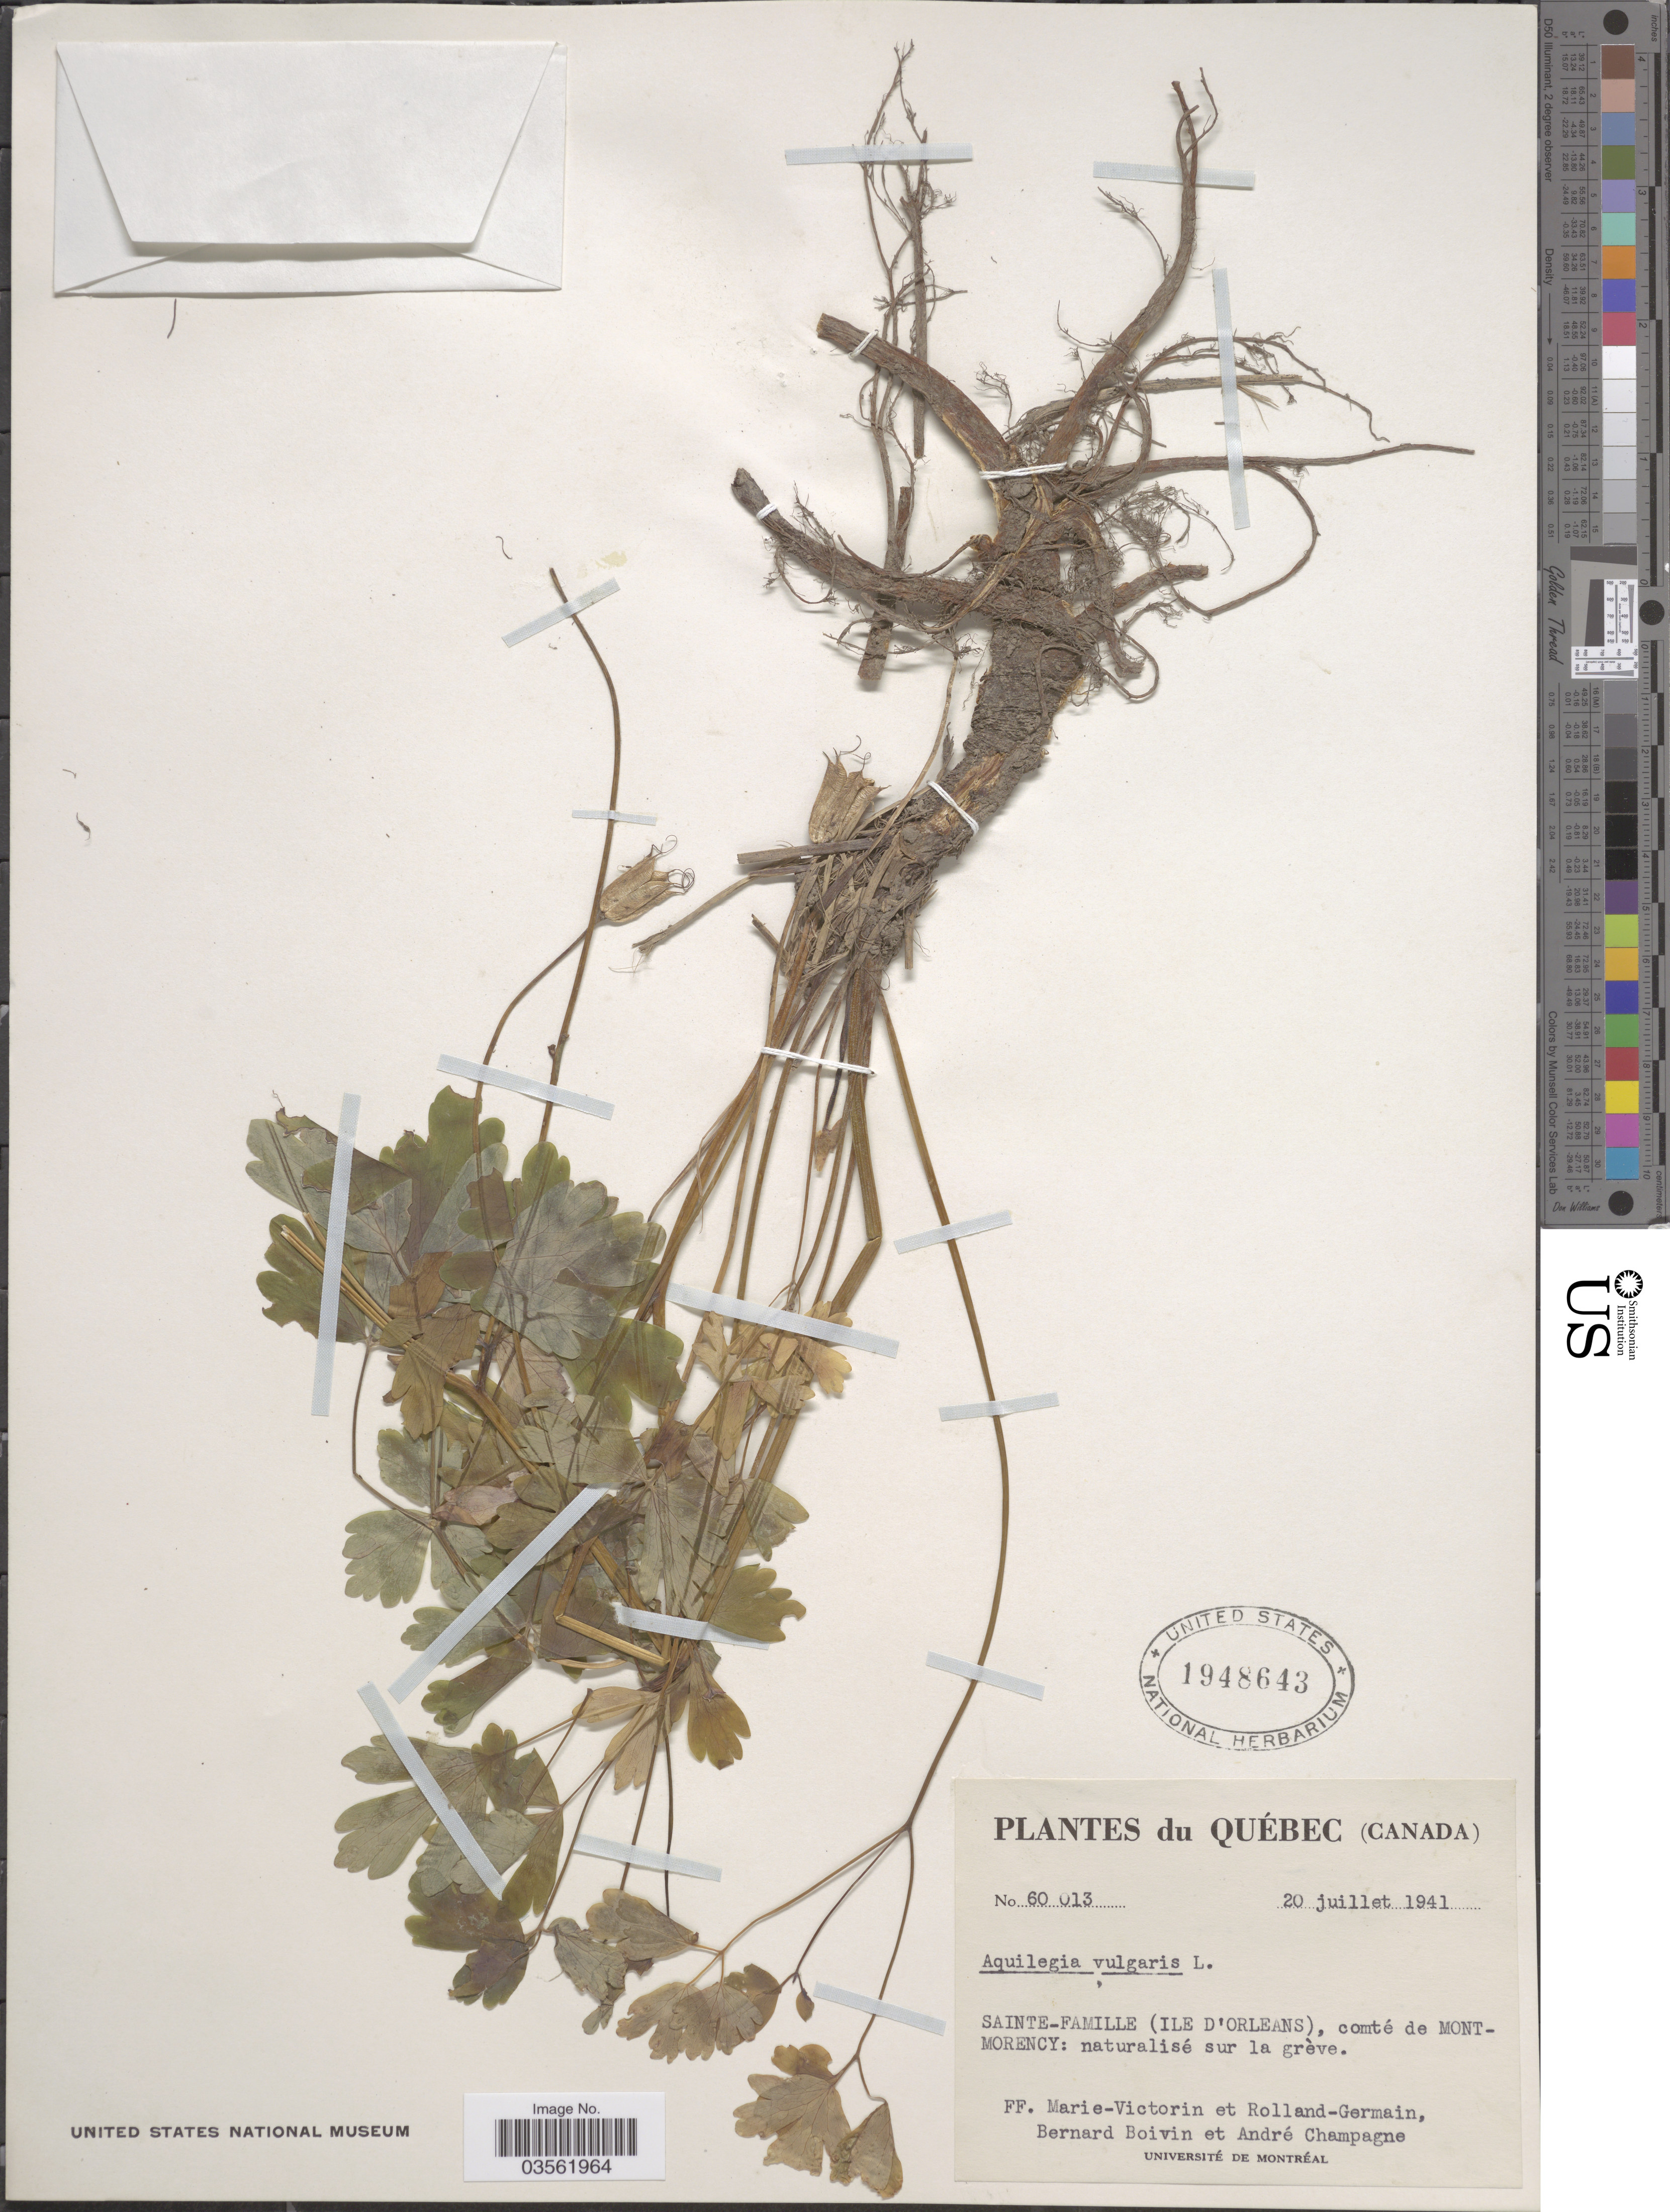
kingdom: Plantae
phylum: Tracheophyta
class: Magnoliopsida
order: Ranunculales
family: Ranunculaceae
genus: Aquilegia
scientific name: Aquilegia vulgaris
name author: L.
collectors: F. Marie-Victorin, Rolland-Germain, J. R. B. Boivin & A. Champagne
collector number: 60013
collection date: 1941-07-20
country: Canada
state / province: Quebec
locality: Sainte-Famille (Ile D'Orleans), comté de Mont-Morency: naturalisé sur la grève.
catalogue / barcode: US 1948643